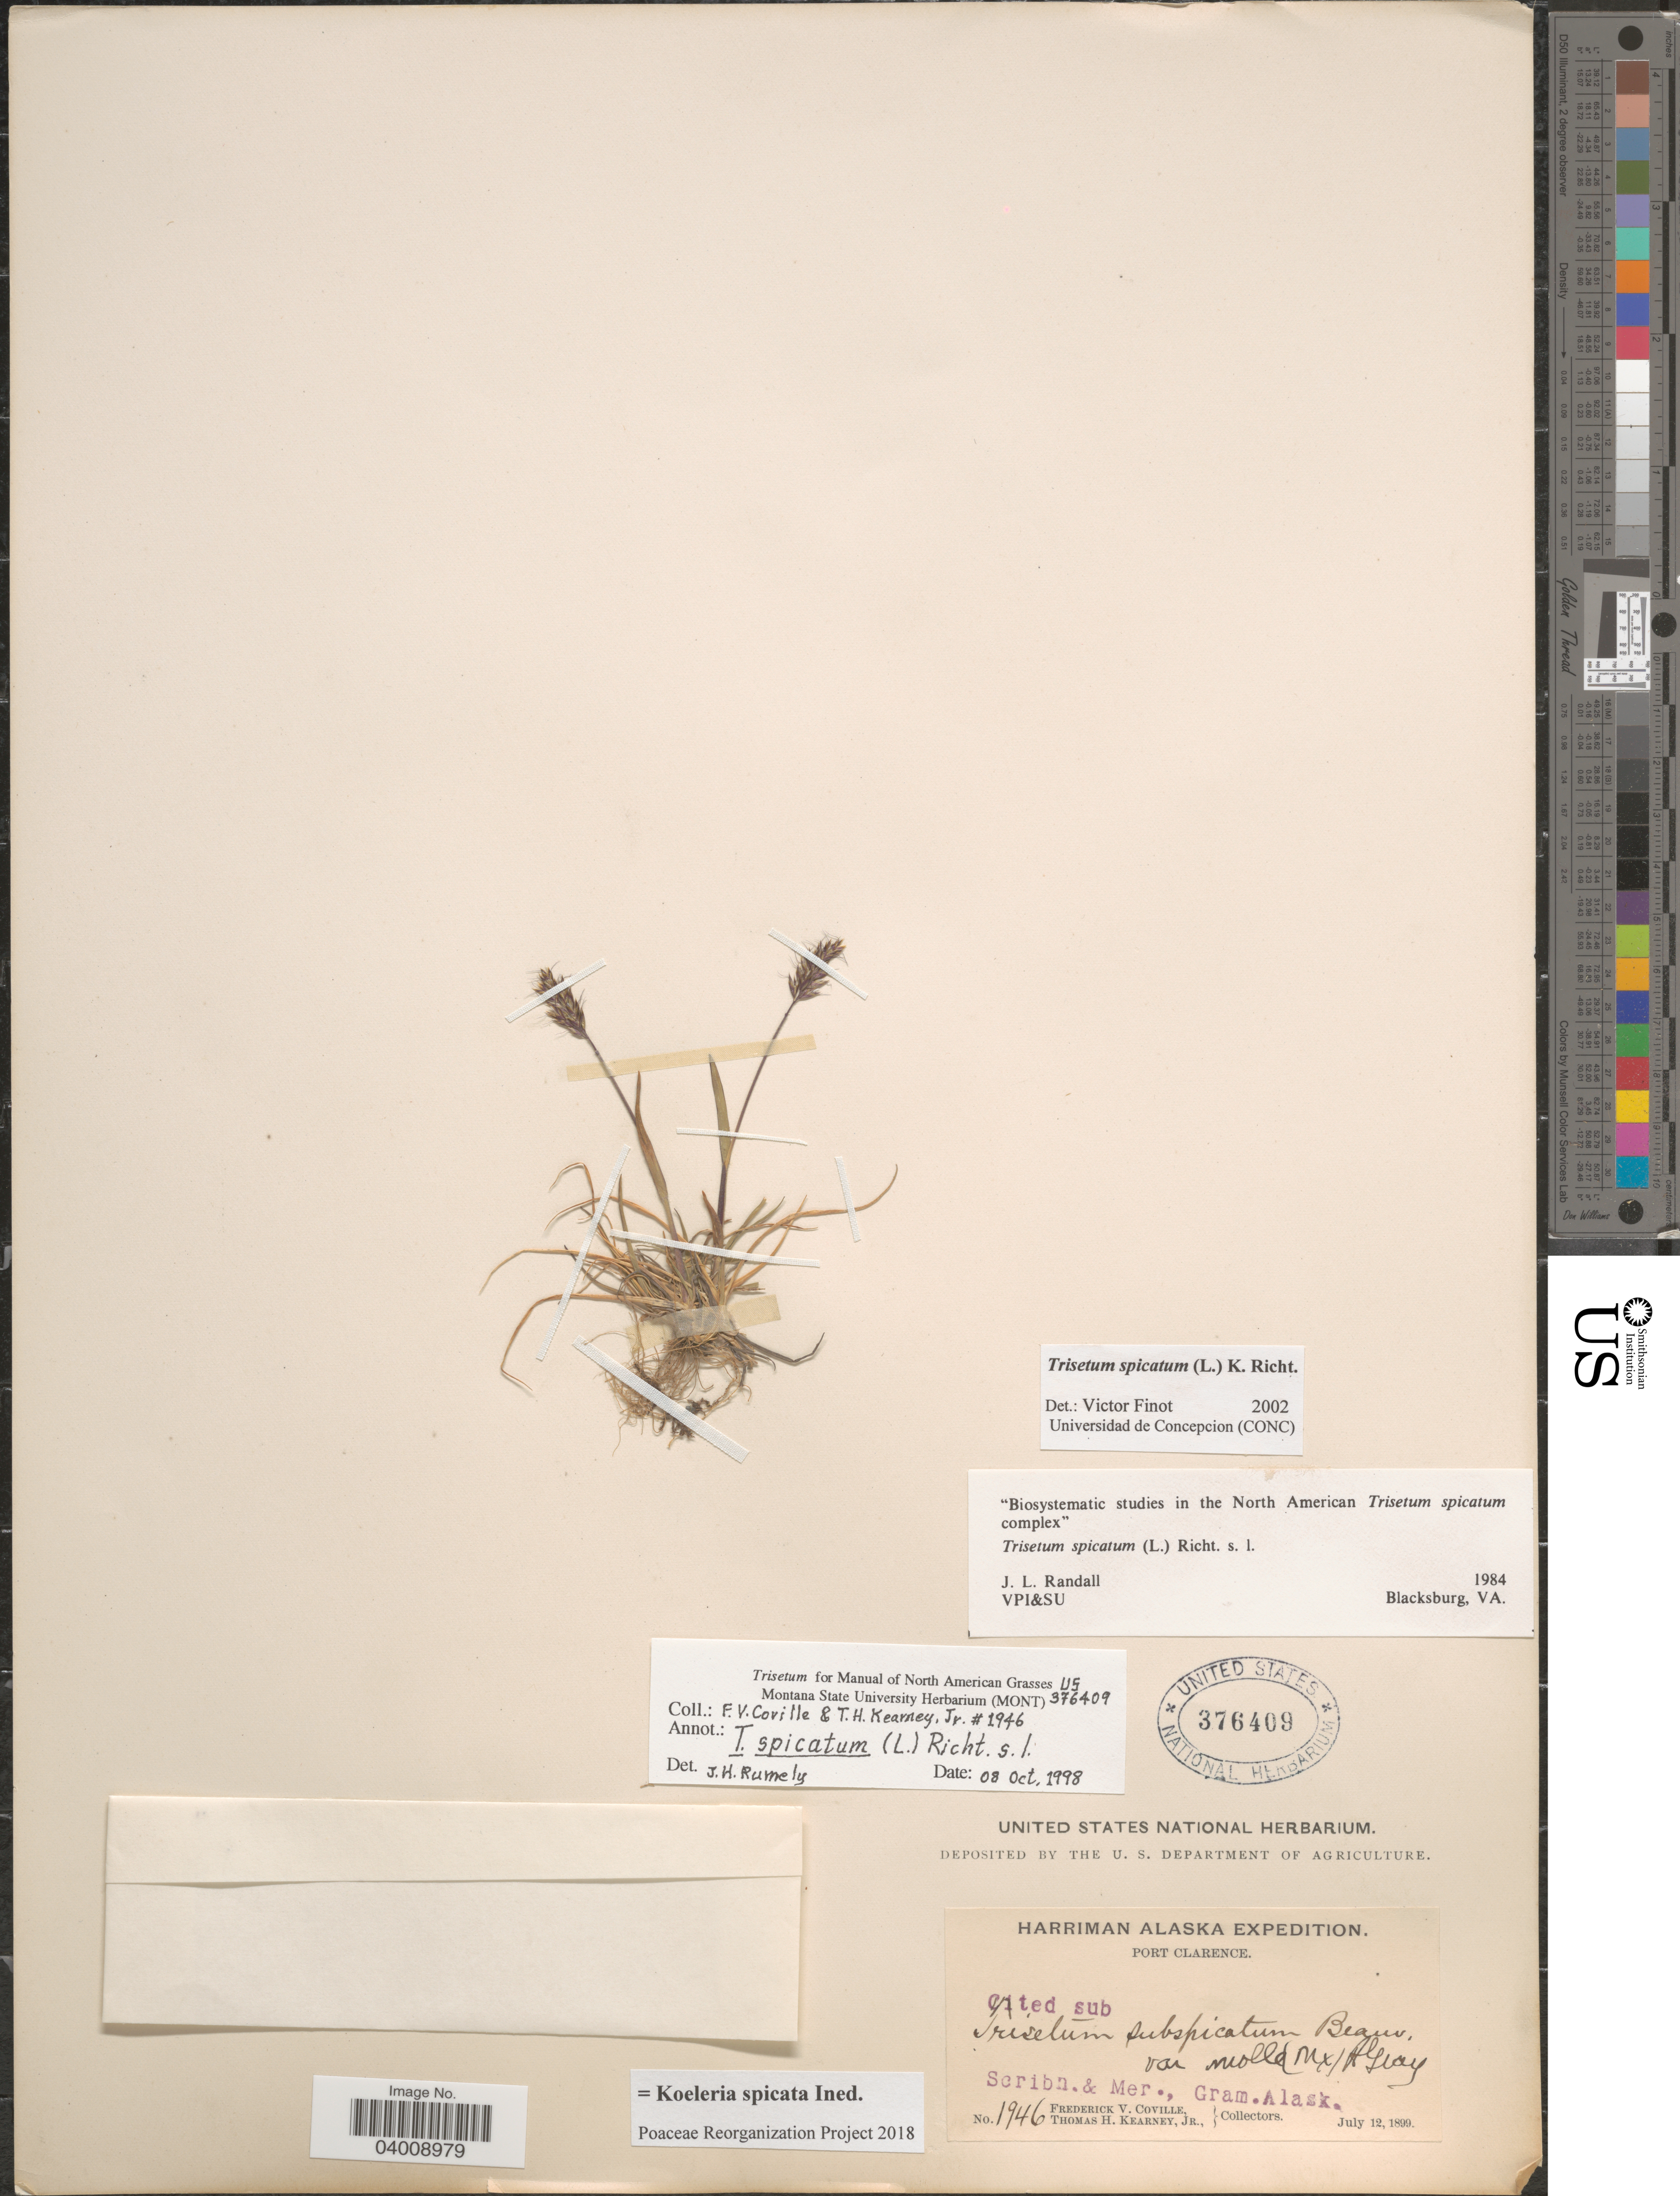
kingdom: Plantae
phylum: Tracheophyta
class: Liliopsida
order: Poales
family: Poaceae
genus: Koeleria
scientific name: Koeleria spicata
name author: (L.) Barberá et al.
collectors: F. V. Coville & T. H. Kearney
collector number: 1946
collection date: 1899-07-12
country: United States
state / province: Alaska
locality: Port Clarence.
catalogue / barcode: US 376409